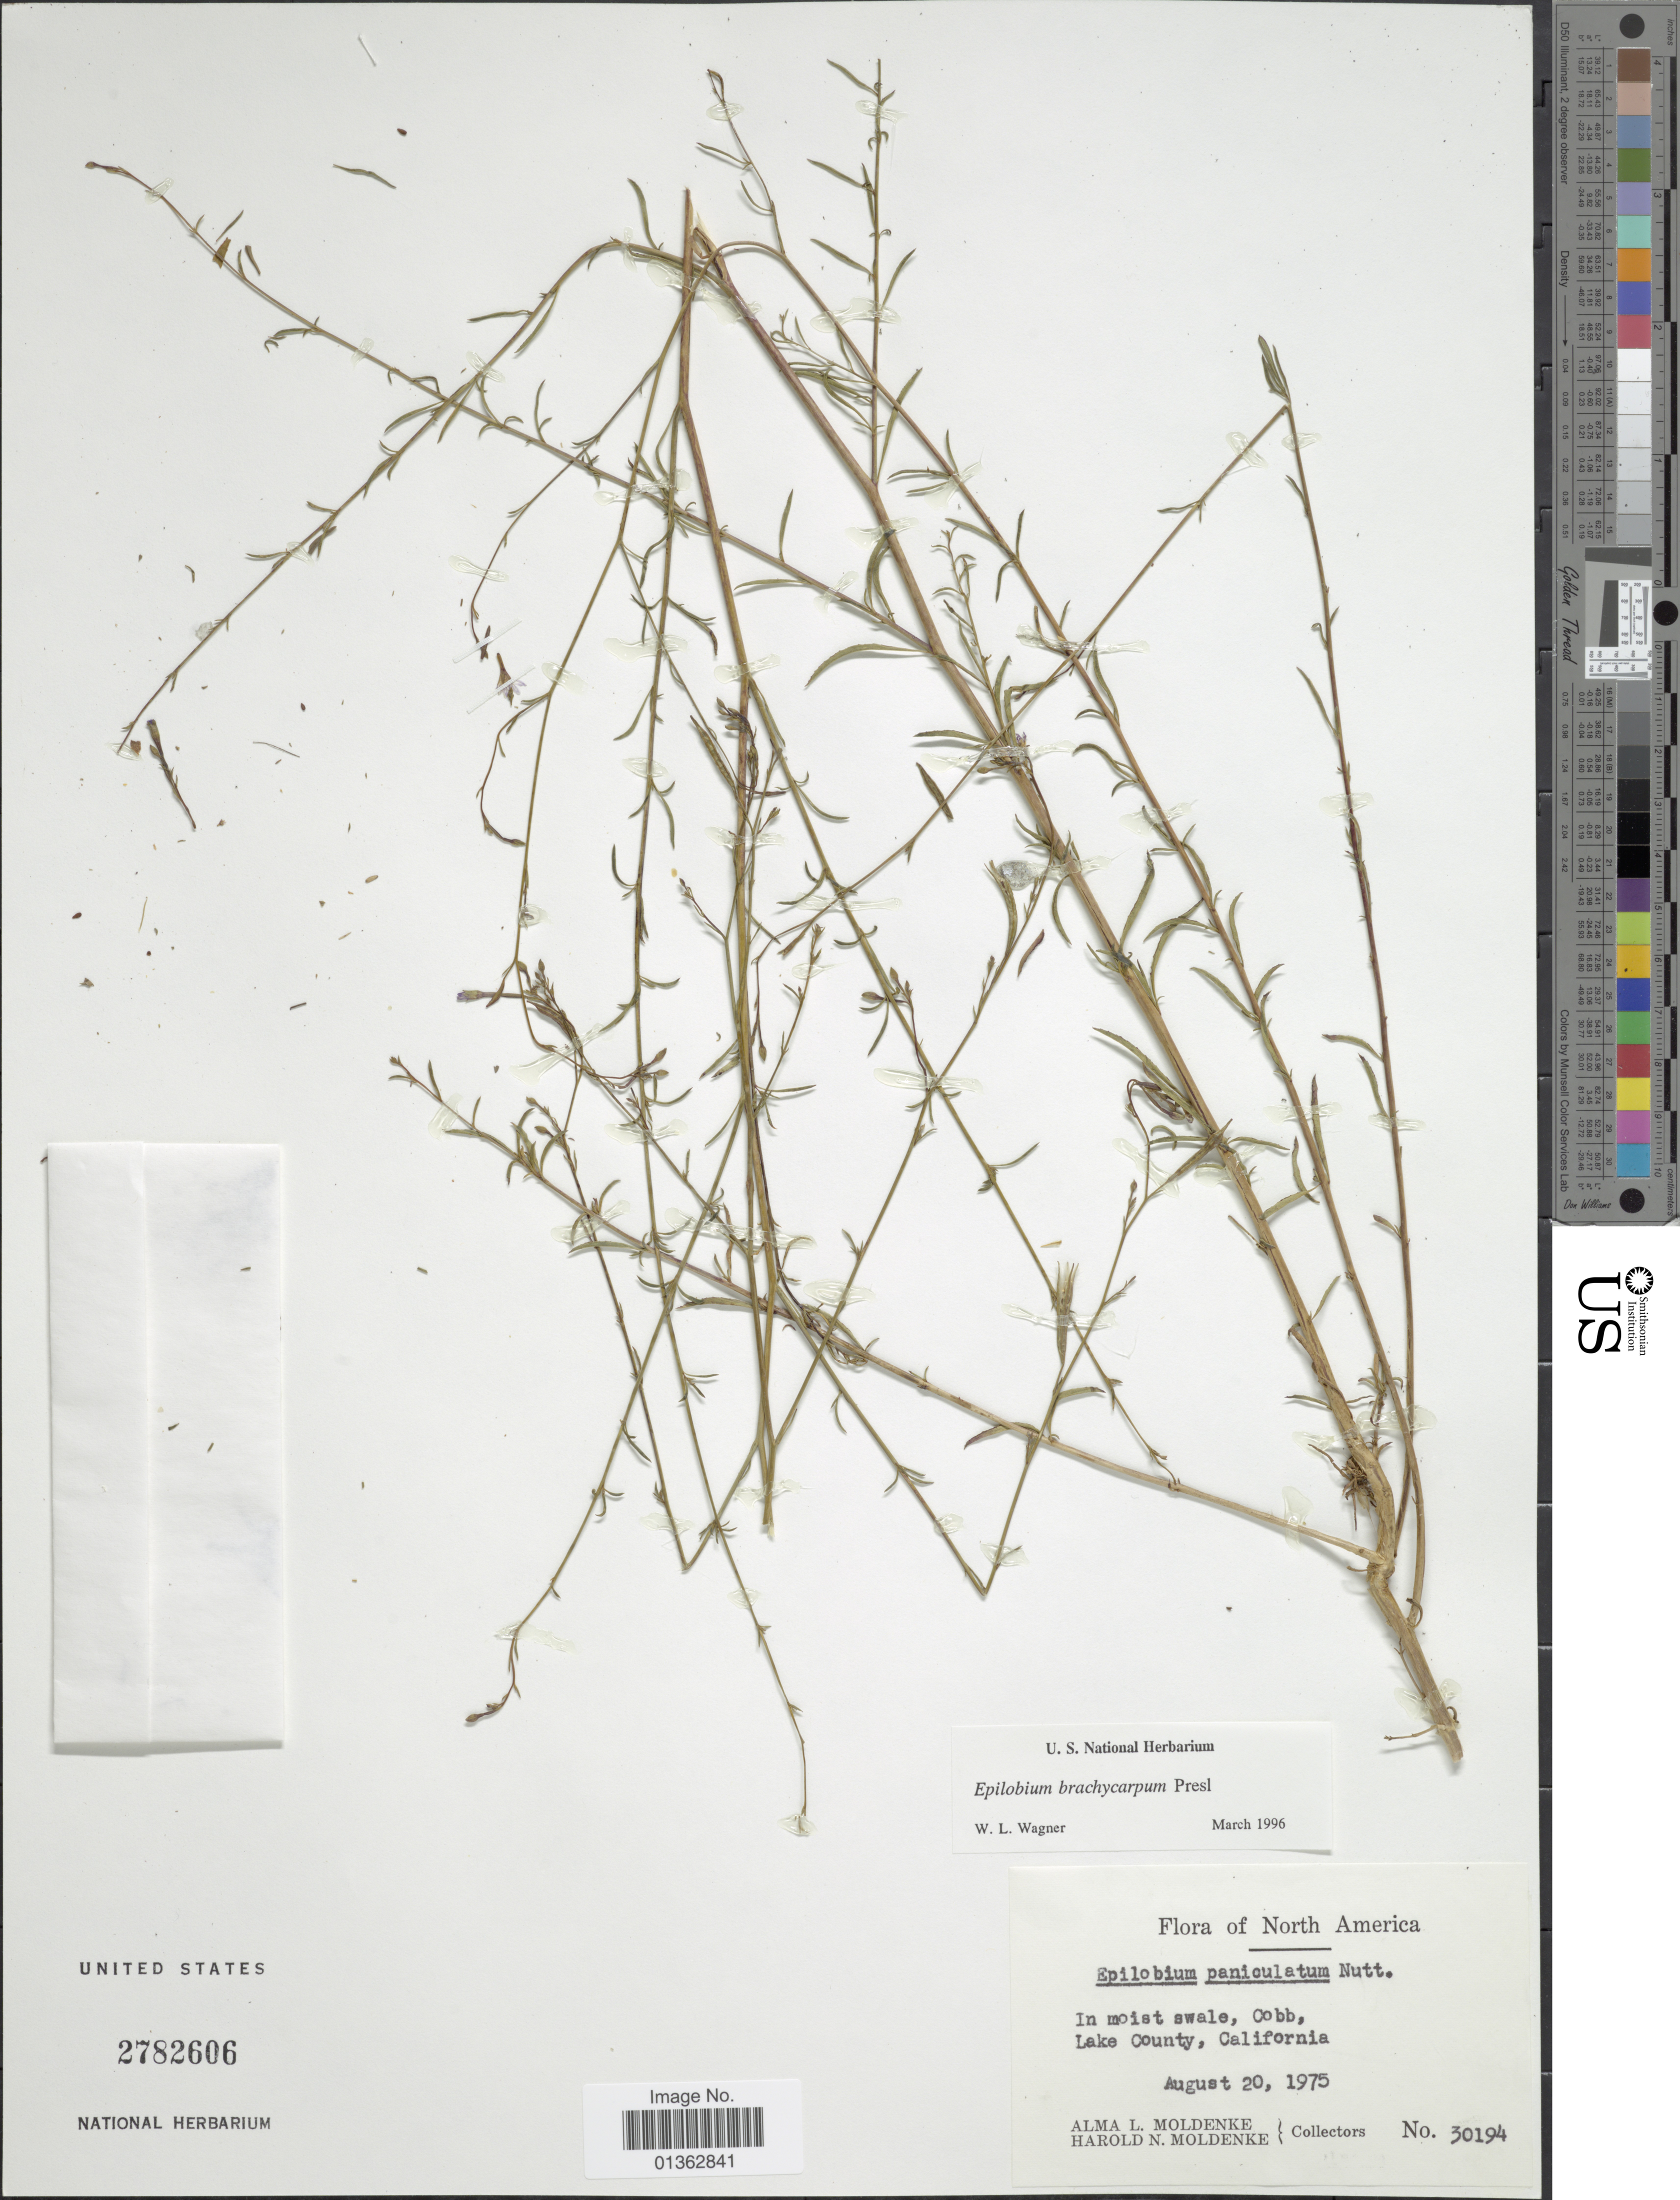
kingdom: Plantae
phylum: Tracheophyta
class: Magnoliopsida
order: Myrtales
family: Onagraceae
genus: Epilobium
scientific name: Epilobium brachycarpum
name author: C. Presl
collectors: A. L. Moldenke & H. N. Moldenke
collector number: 30194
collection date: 1975-08-20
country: United States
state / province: California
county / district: Lake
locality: In moist swale, Cobb, Lake County.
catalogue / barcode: US 2782606